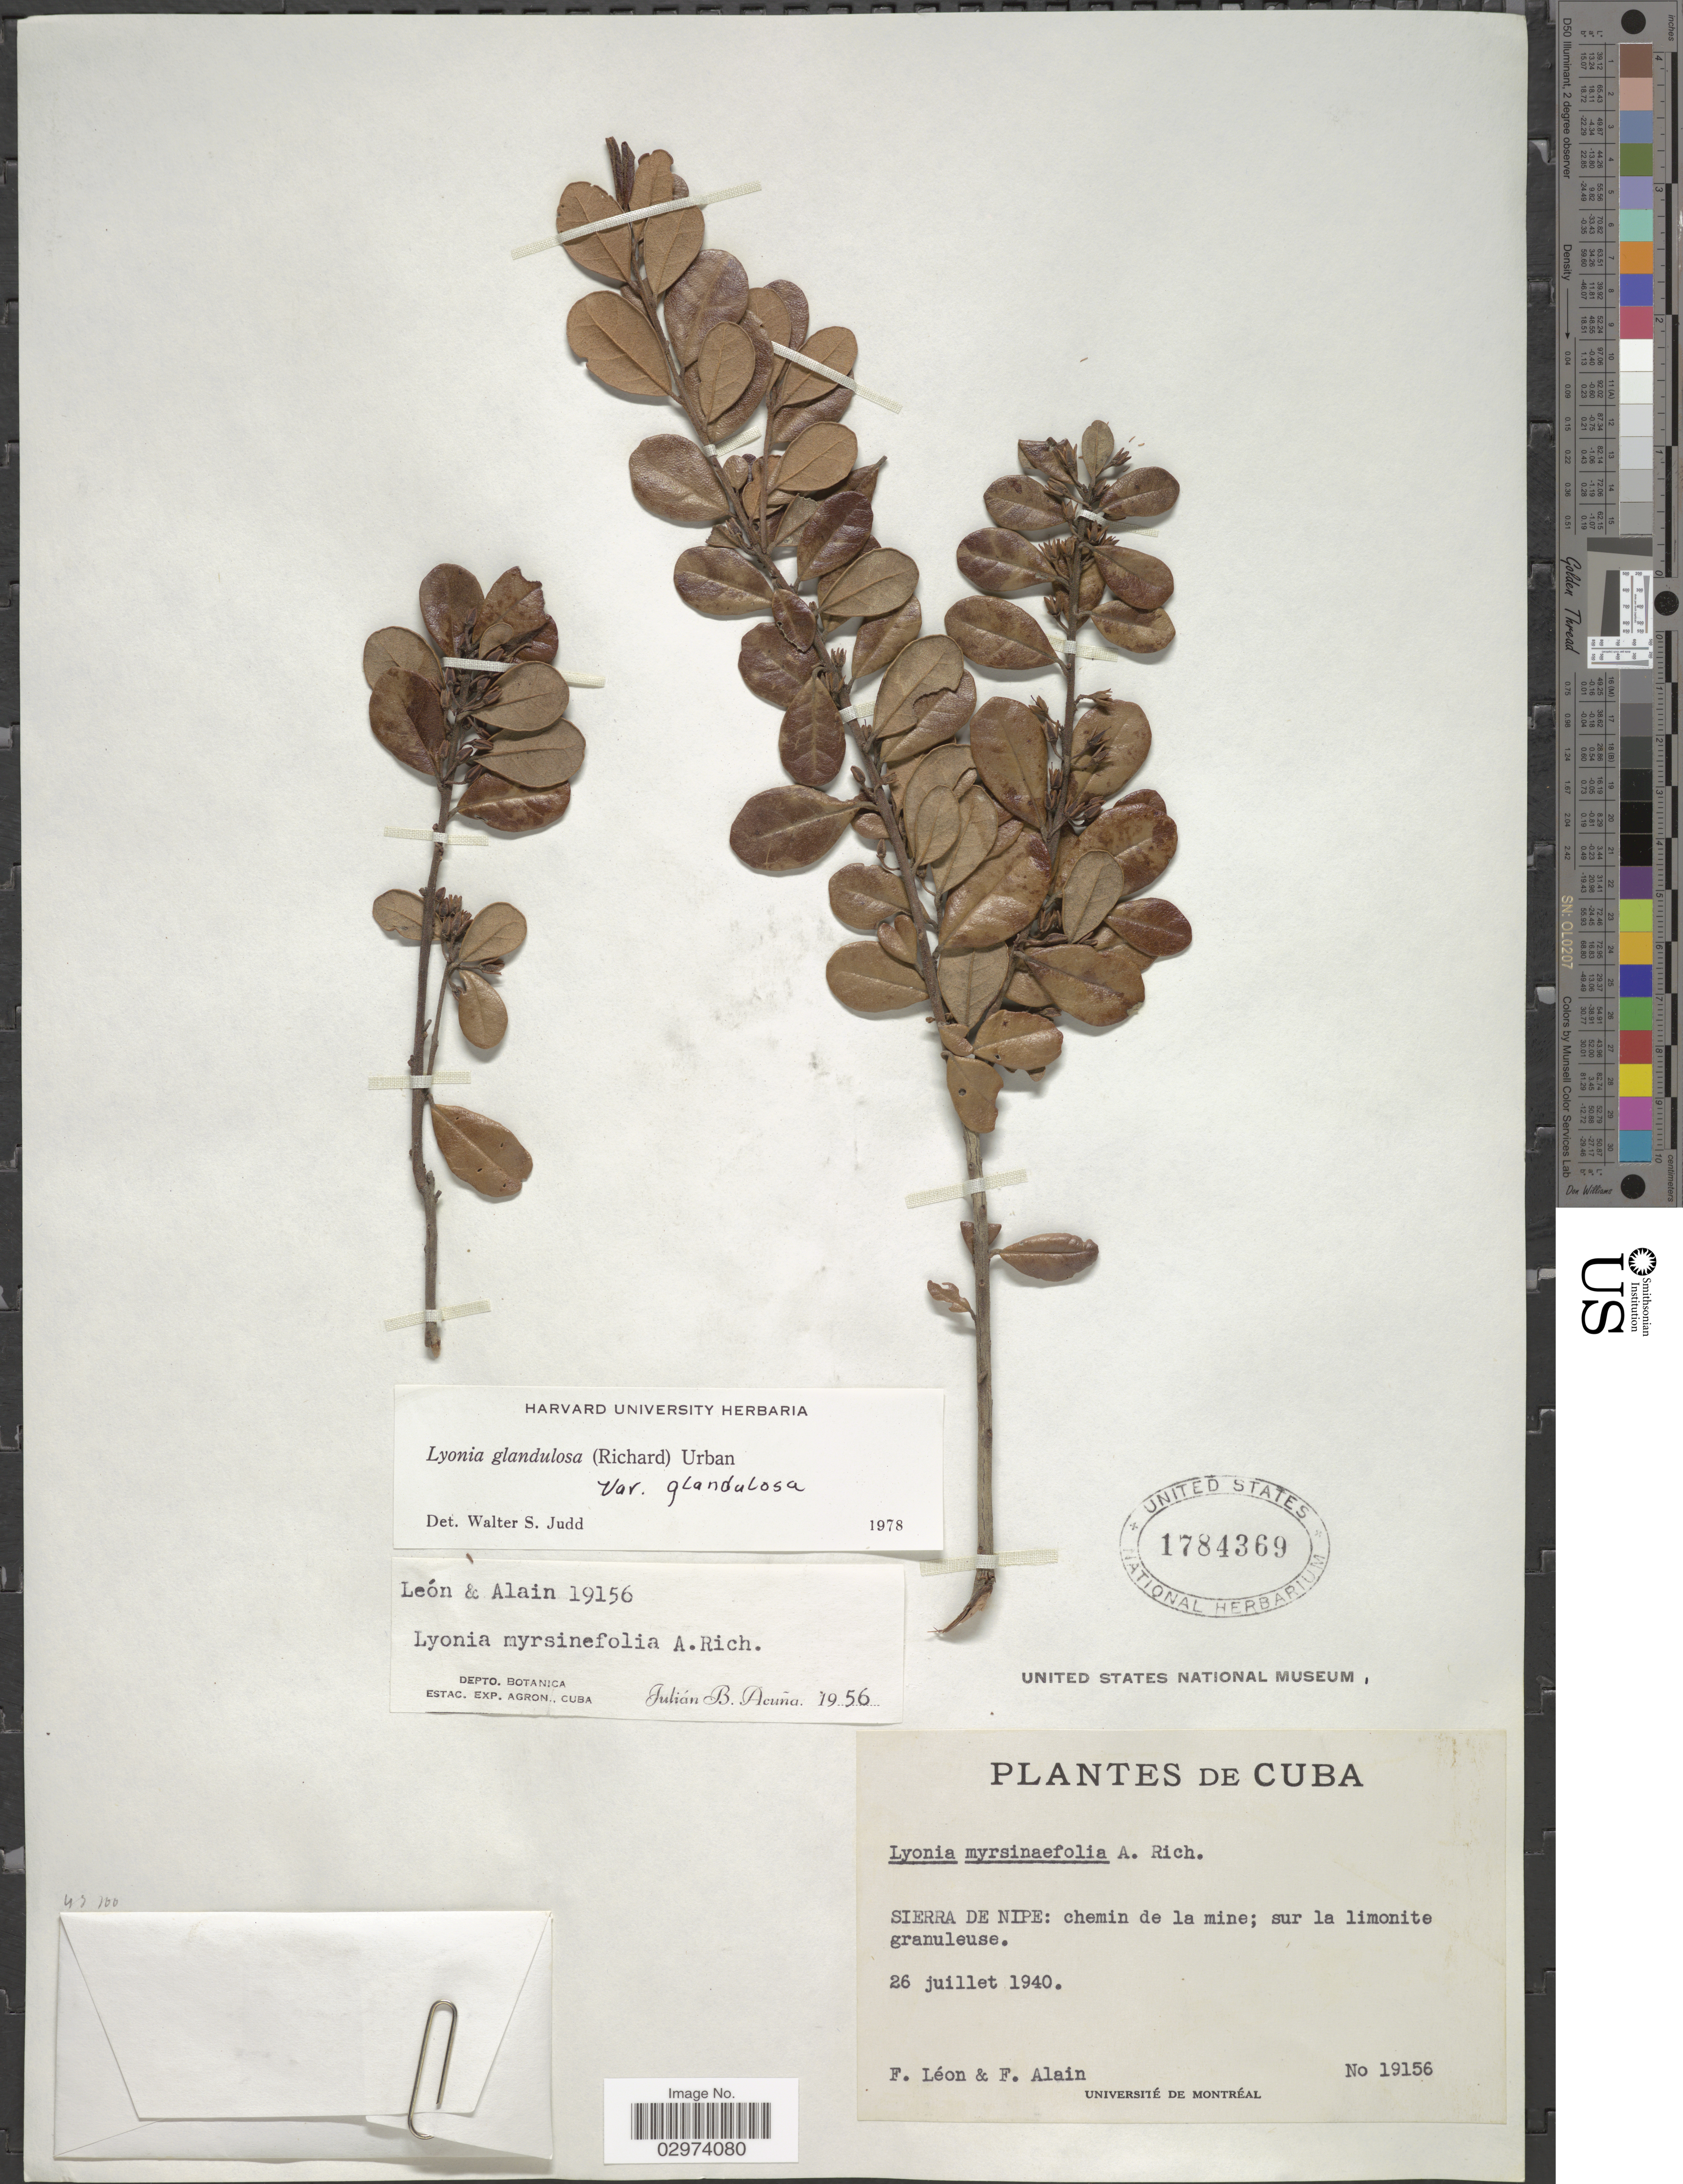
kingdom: Plantae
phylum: Tracheophyta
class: Magnoliopsida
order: Ericales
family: Ericaceae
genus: Lyonia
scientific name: Lyonia glandulosa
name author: (A. Rich.) Griseb.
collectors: F. Leon & Alain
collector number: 19156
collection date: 1940-07-26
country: Cuba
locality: Sierra de Nipe: chemin de la mine; sur la limonite granuleuse.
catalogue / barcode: US 1784369